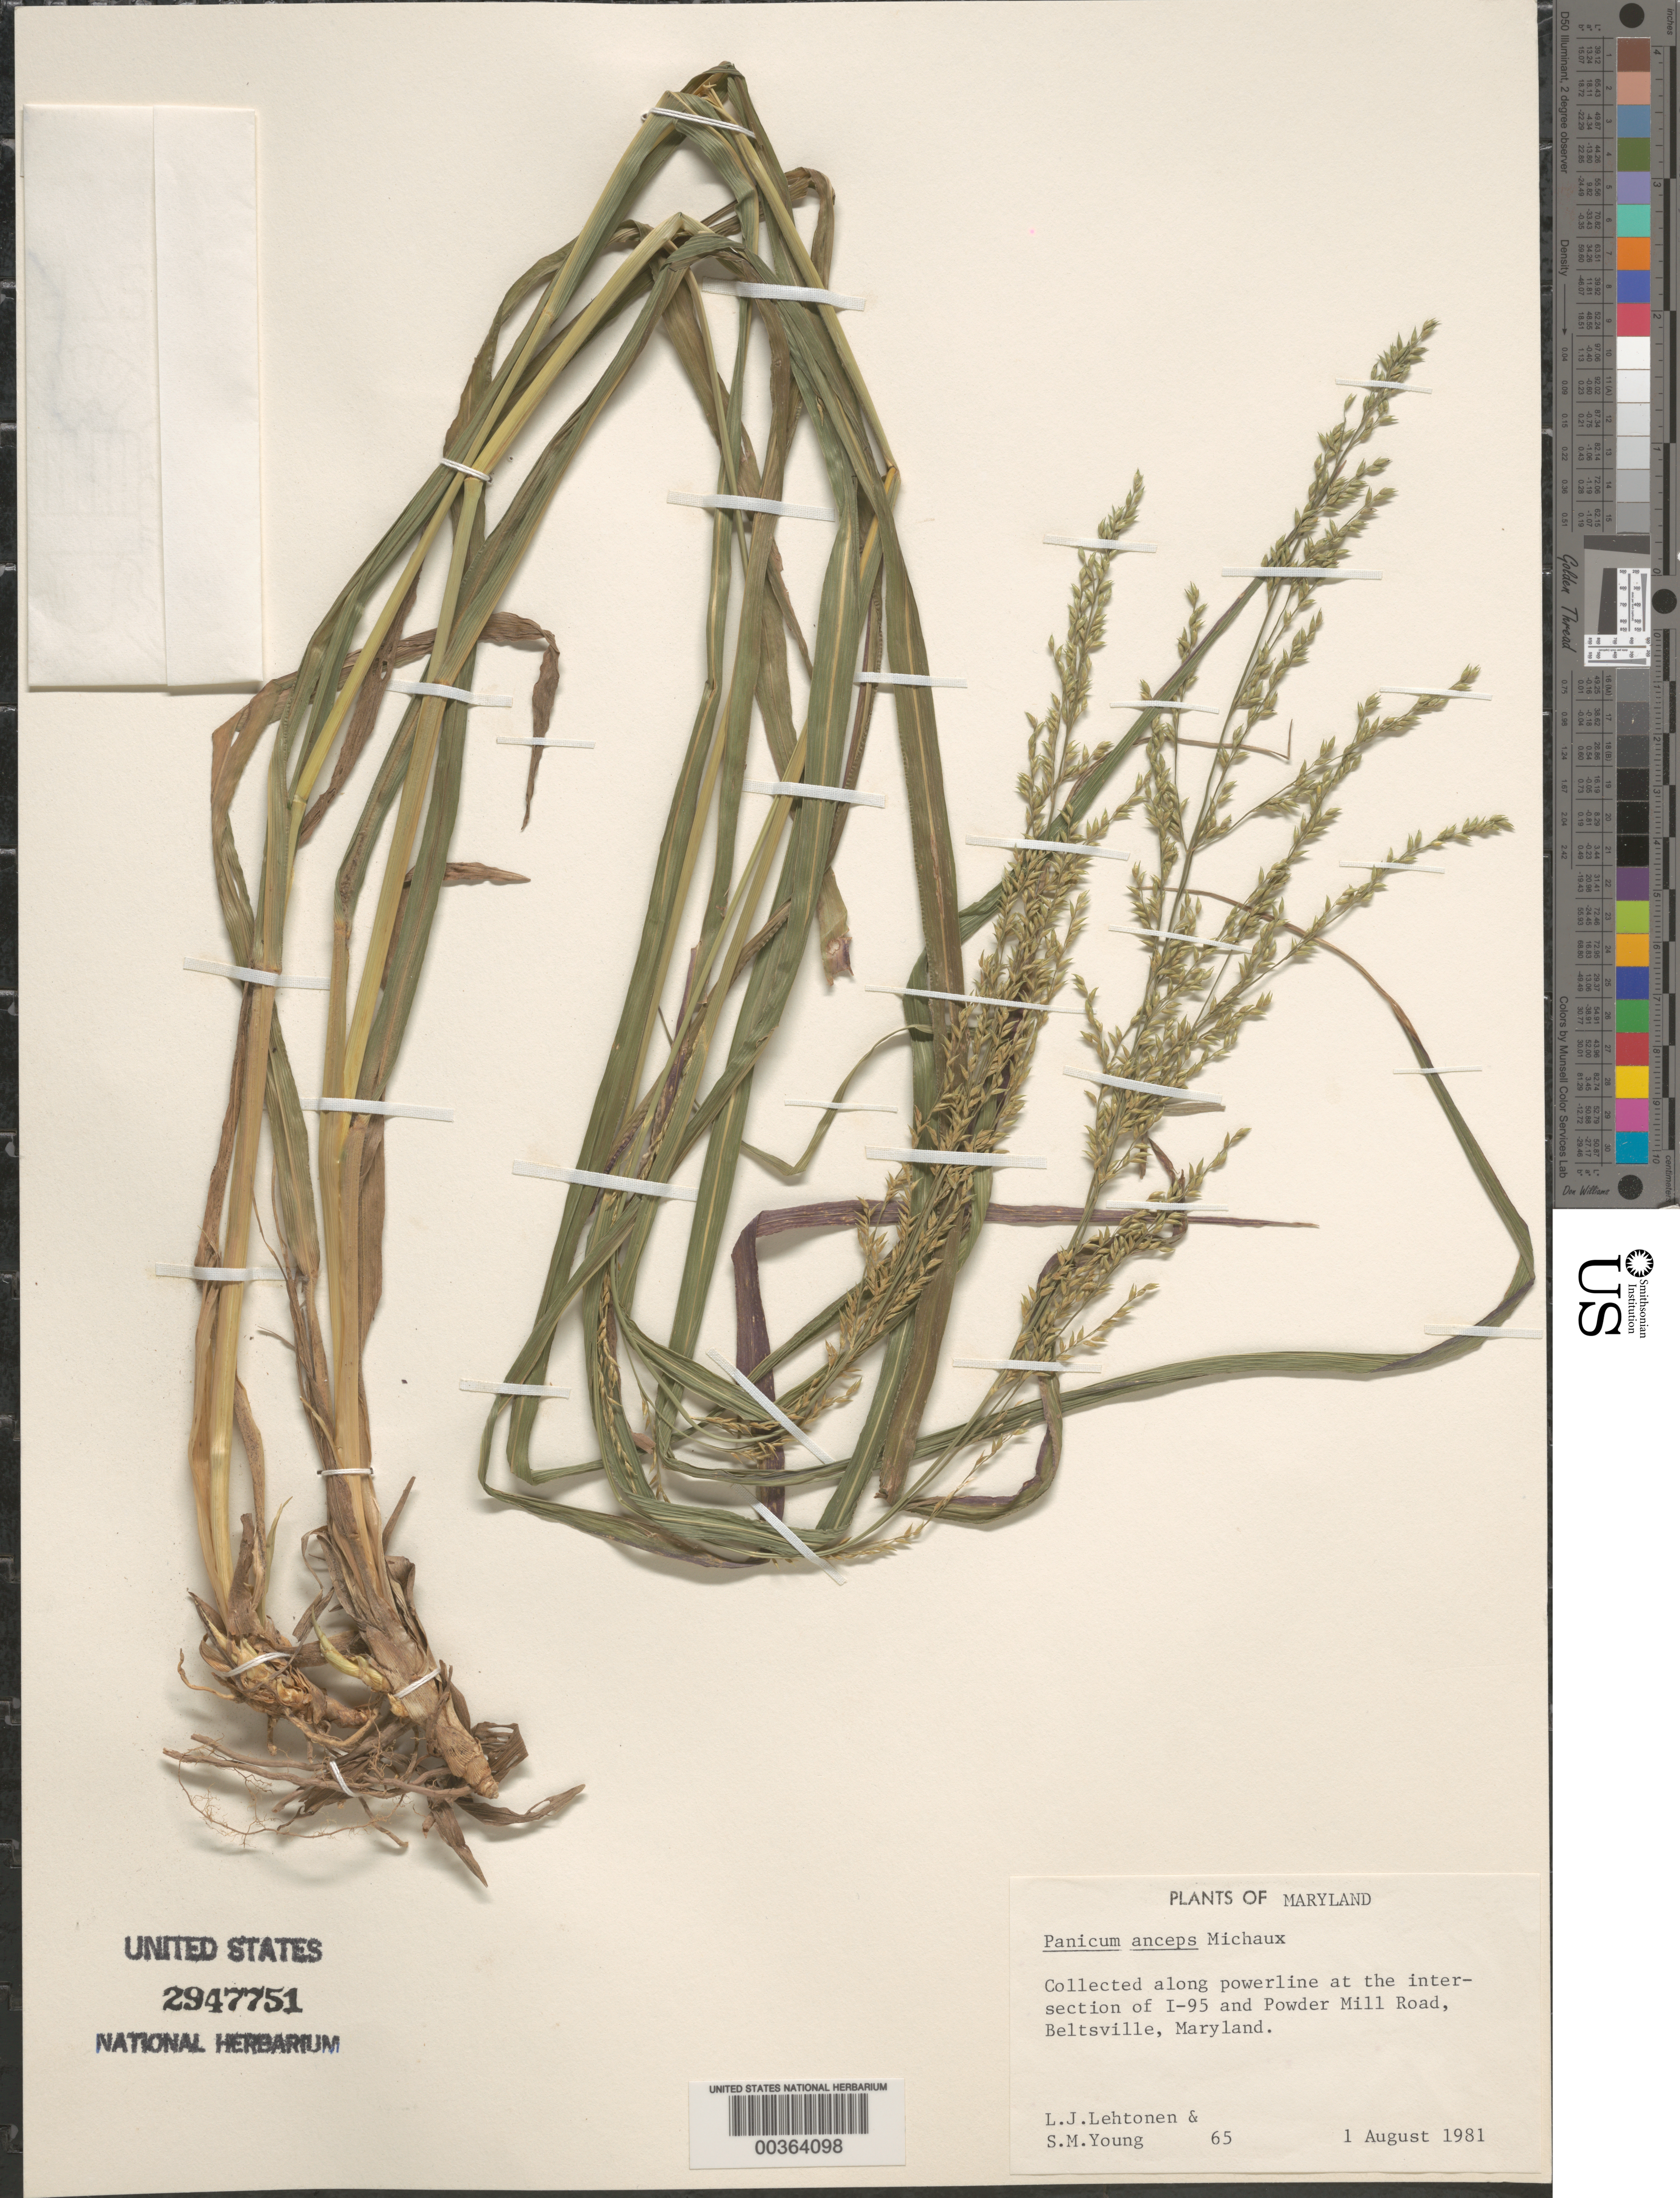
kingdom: Plantae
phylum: Tracheophyta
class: Liliopsida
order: Poales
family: Poaceae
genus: Coleataenia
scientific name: Coleataenia anceps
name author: (Michx.) Soreng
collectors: L. Lehtonen & S. Young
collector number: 65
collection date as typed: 01 Aug 1981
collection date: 1981-08-01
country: United States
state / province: Maryland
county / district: Prince George's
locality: Intersection of I-95 and Powder Mill road, Beltsville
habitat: Along powerline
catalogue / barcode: US 2947751